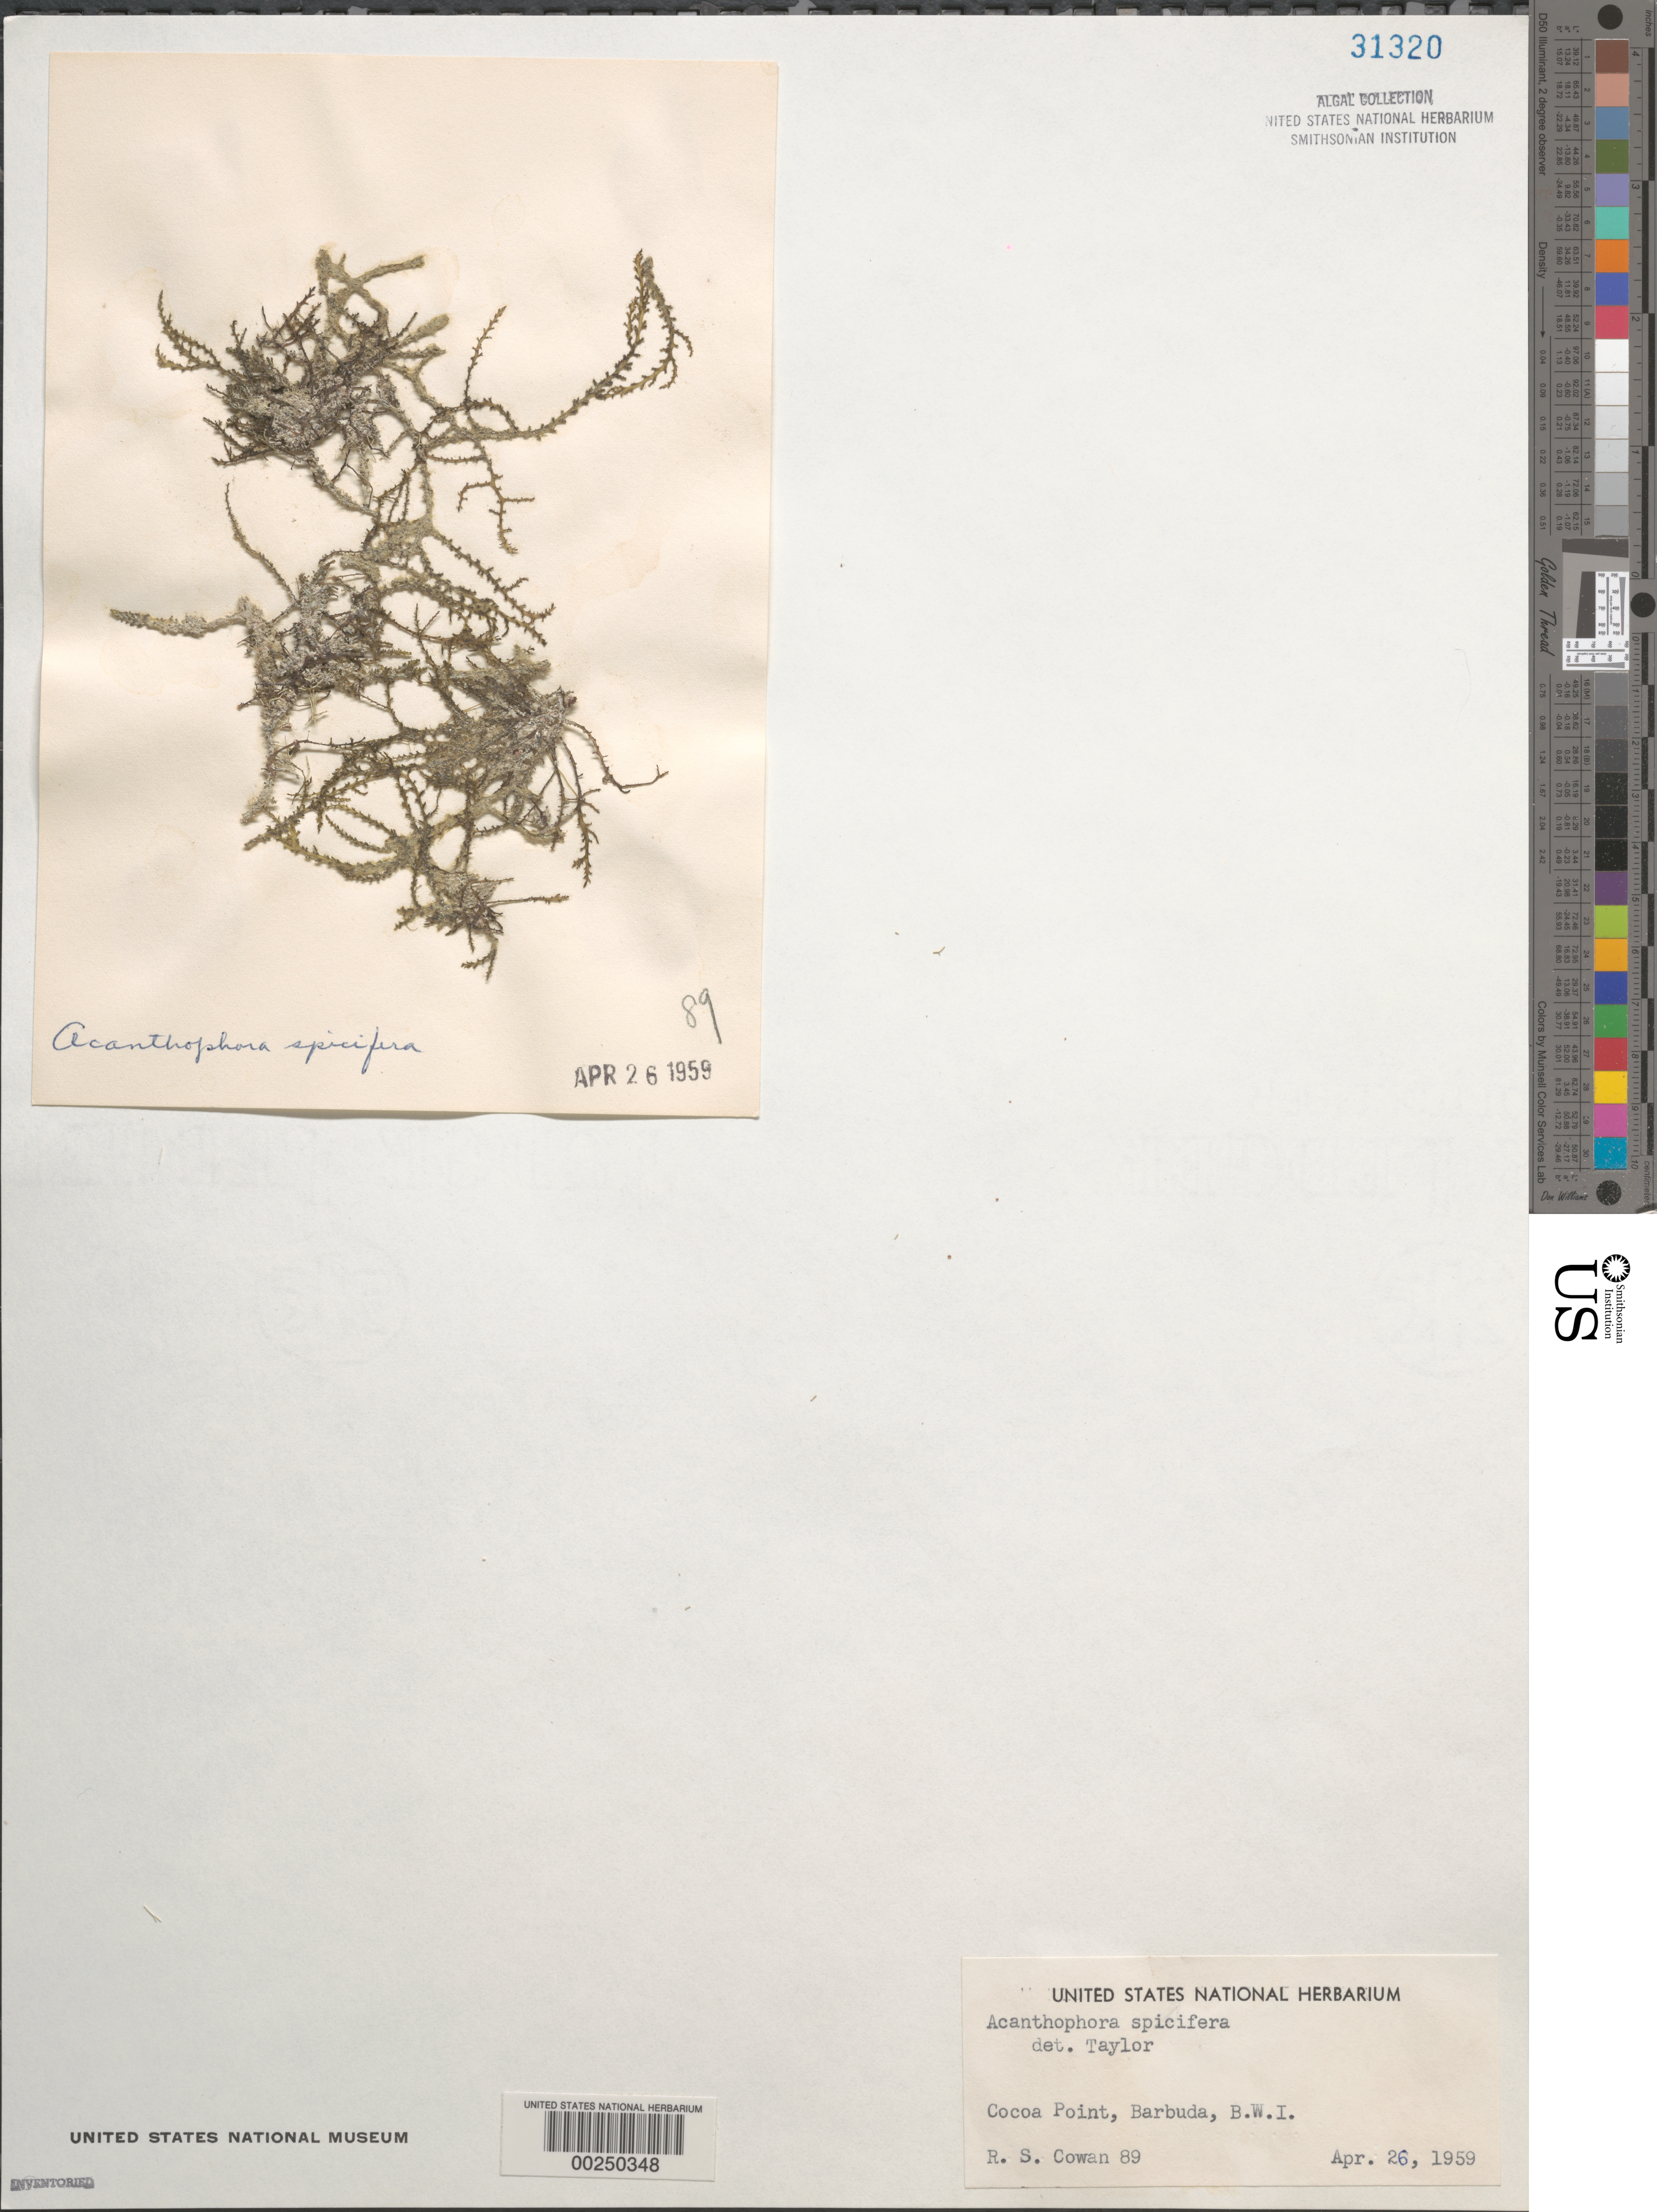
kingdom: Plantae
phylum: Rhodophyta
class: Florideophyceae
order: Ceramiales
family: Rhodomelaceae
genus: Acanthophora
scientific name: Acanthophora spicifera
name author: (Vahl) Børgesen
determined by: Taylor, William R.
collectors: R. S. Cowan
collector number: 89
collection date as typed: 26 Apr 1959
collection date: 1959-04-26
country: Antigua and Barbuda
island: Barbuda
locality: Cocoa Point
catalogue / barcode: US 31320